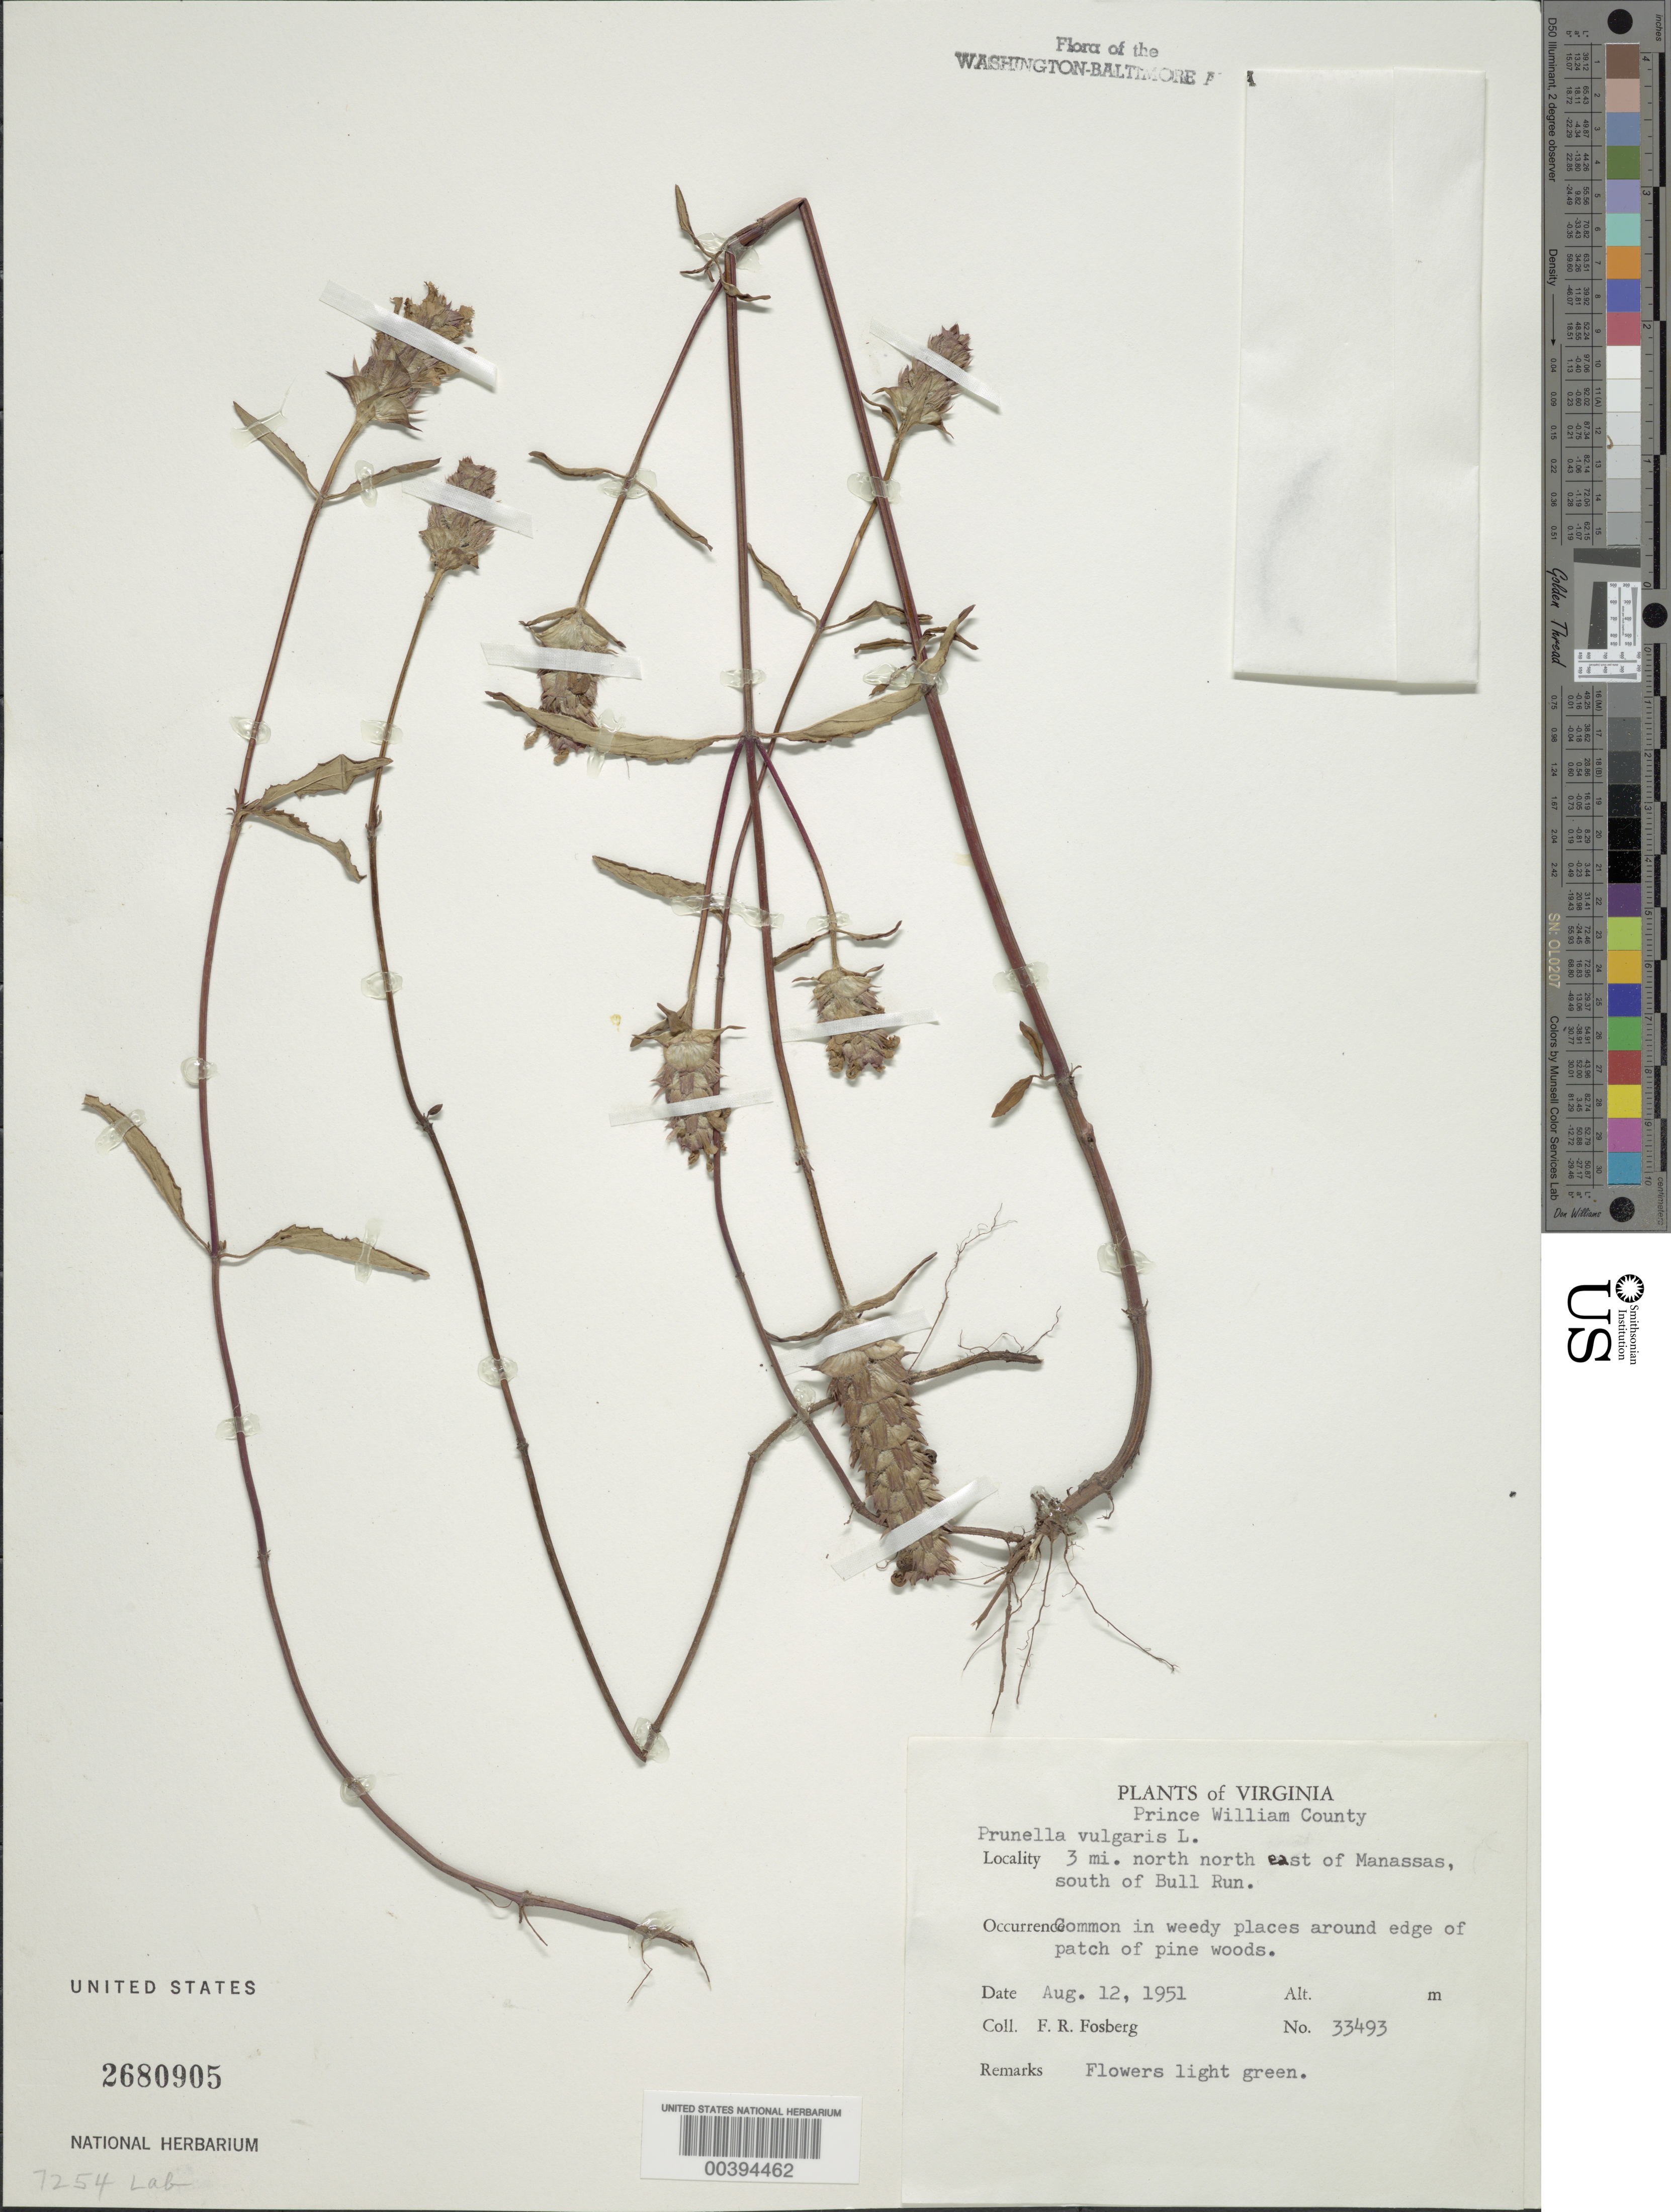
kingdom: Plantae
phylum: Tracheophyta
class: Magnoliopsida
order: Lamiales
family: Lamiaceae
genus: Prunella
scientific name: Prunella vulgaris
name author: L.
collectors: F. R. Fosberg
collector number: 33493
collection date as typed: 12 Aug 1951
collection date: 1951-08-12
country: United States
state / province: Virginia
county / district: Prince William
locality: North-northeast of Manassas, south of Bull Run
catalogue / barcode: US 2680905